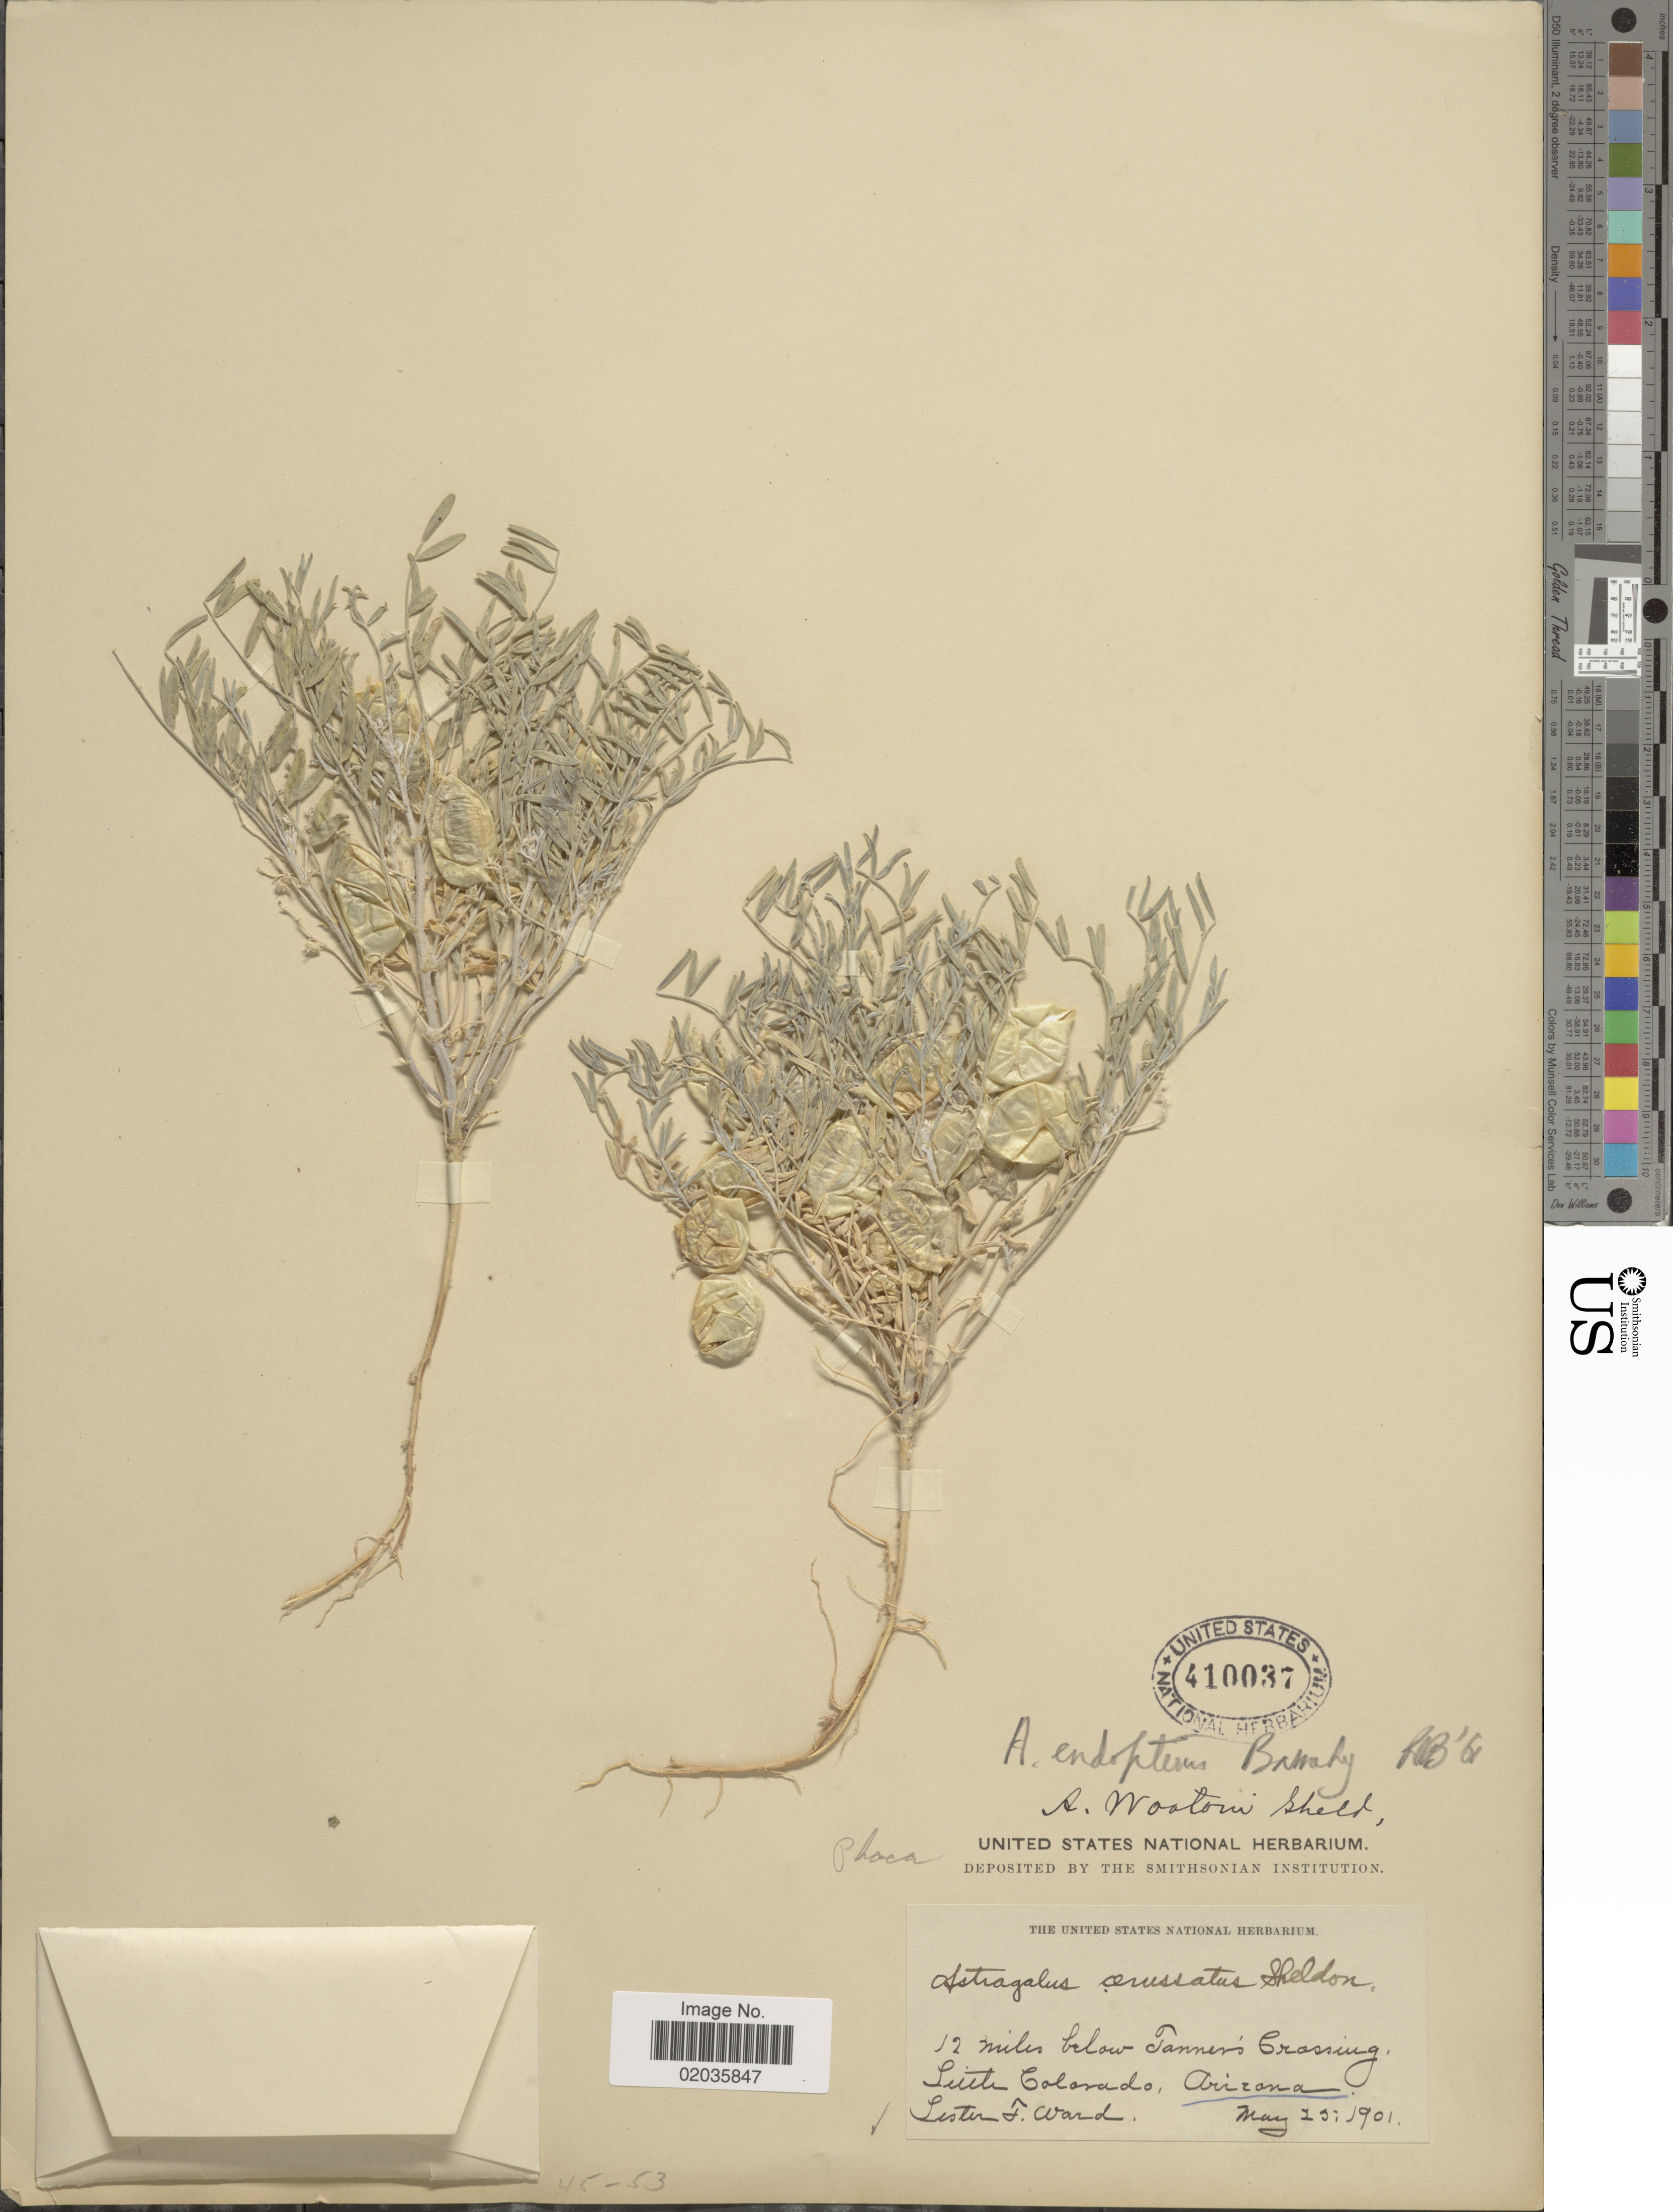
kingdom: Plantae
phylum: Tracheophyta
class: Magnoliopsida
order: Fabales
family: Fabaceae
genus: Astragalus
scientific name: Astragalus wootonii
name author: E. Sheld.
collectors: L. F. Ward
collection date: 1901-05-25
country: United States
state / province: Arizona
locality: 12 miles below Tanner's Crossing, Little Colorado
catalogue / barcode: US 410037